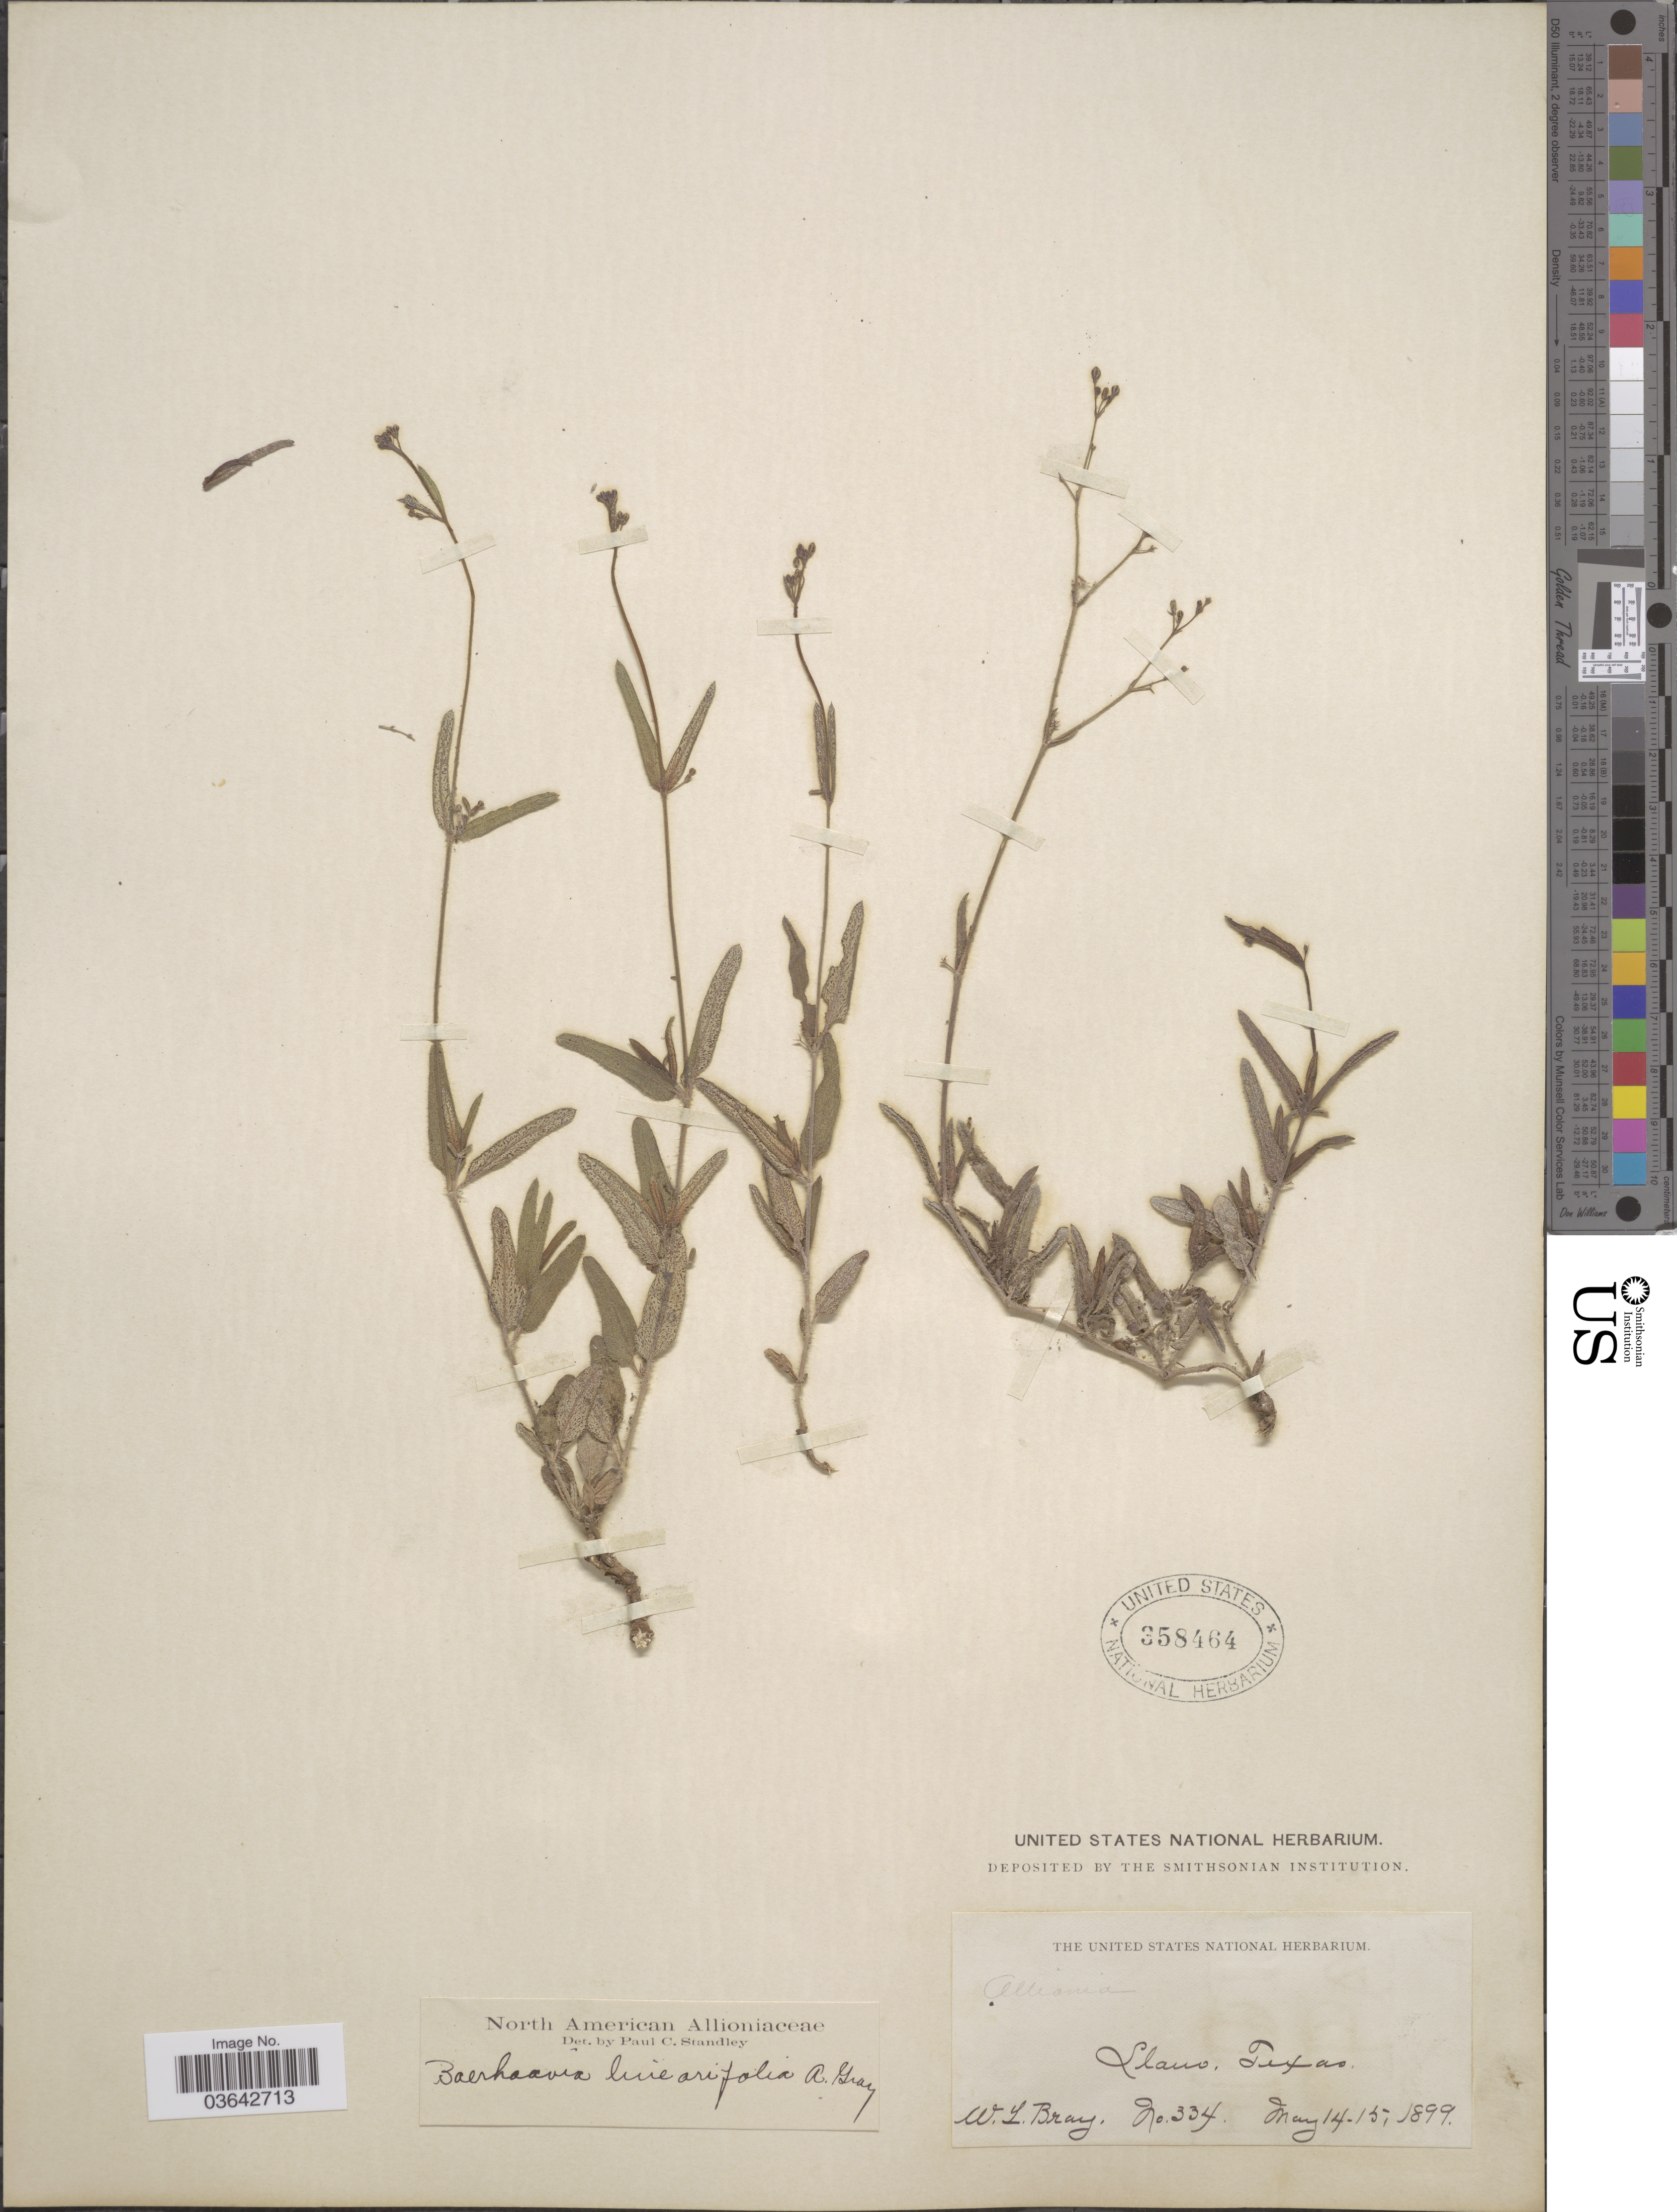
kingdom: Plantae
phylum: Tracheophyta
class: Magnoliopsida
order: Caryophyllales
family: Nyctaginaceae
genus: Boerhavia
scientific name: Boerhavia linearifolia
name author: A. Gray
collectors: W. L. Bray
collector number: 334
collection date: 1899-05-14/1899-05-15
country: United States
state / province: Texas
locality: Llano.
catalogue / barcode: US 358464